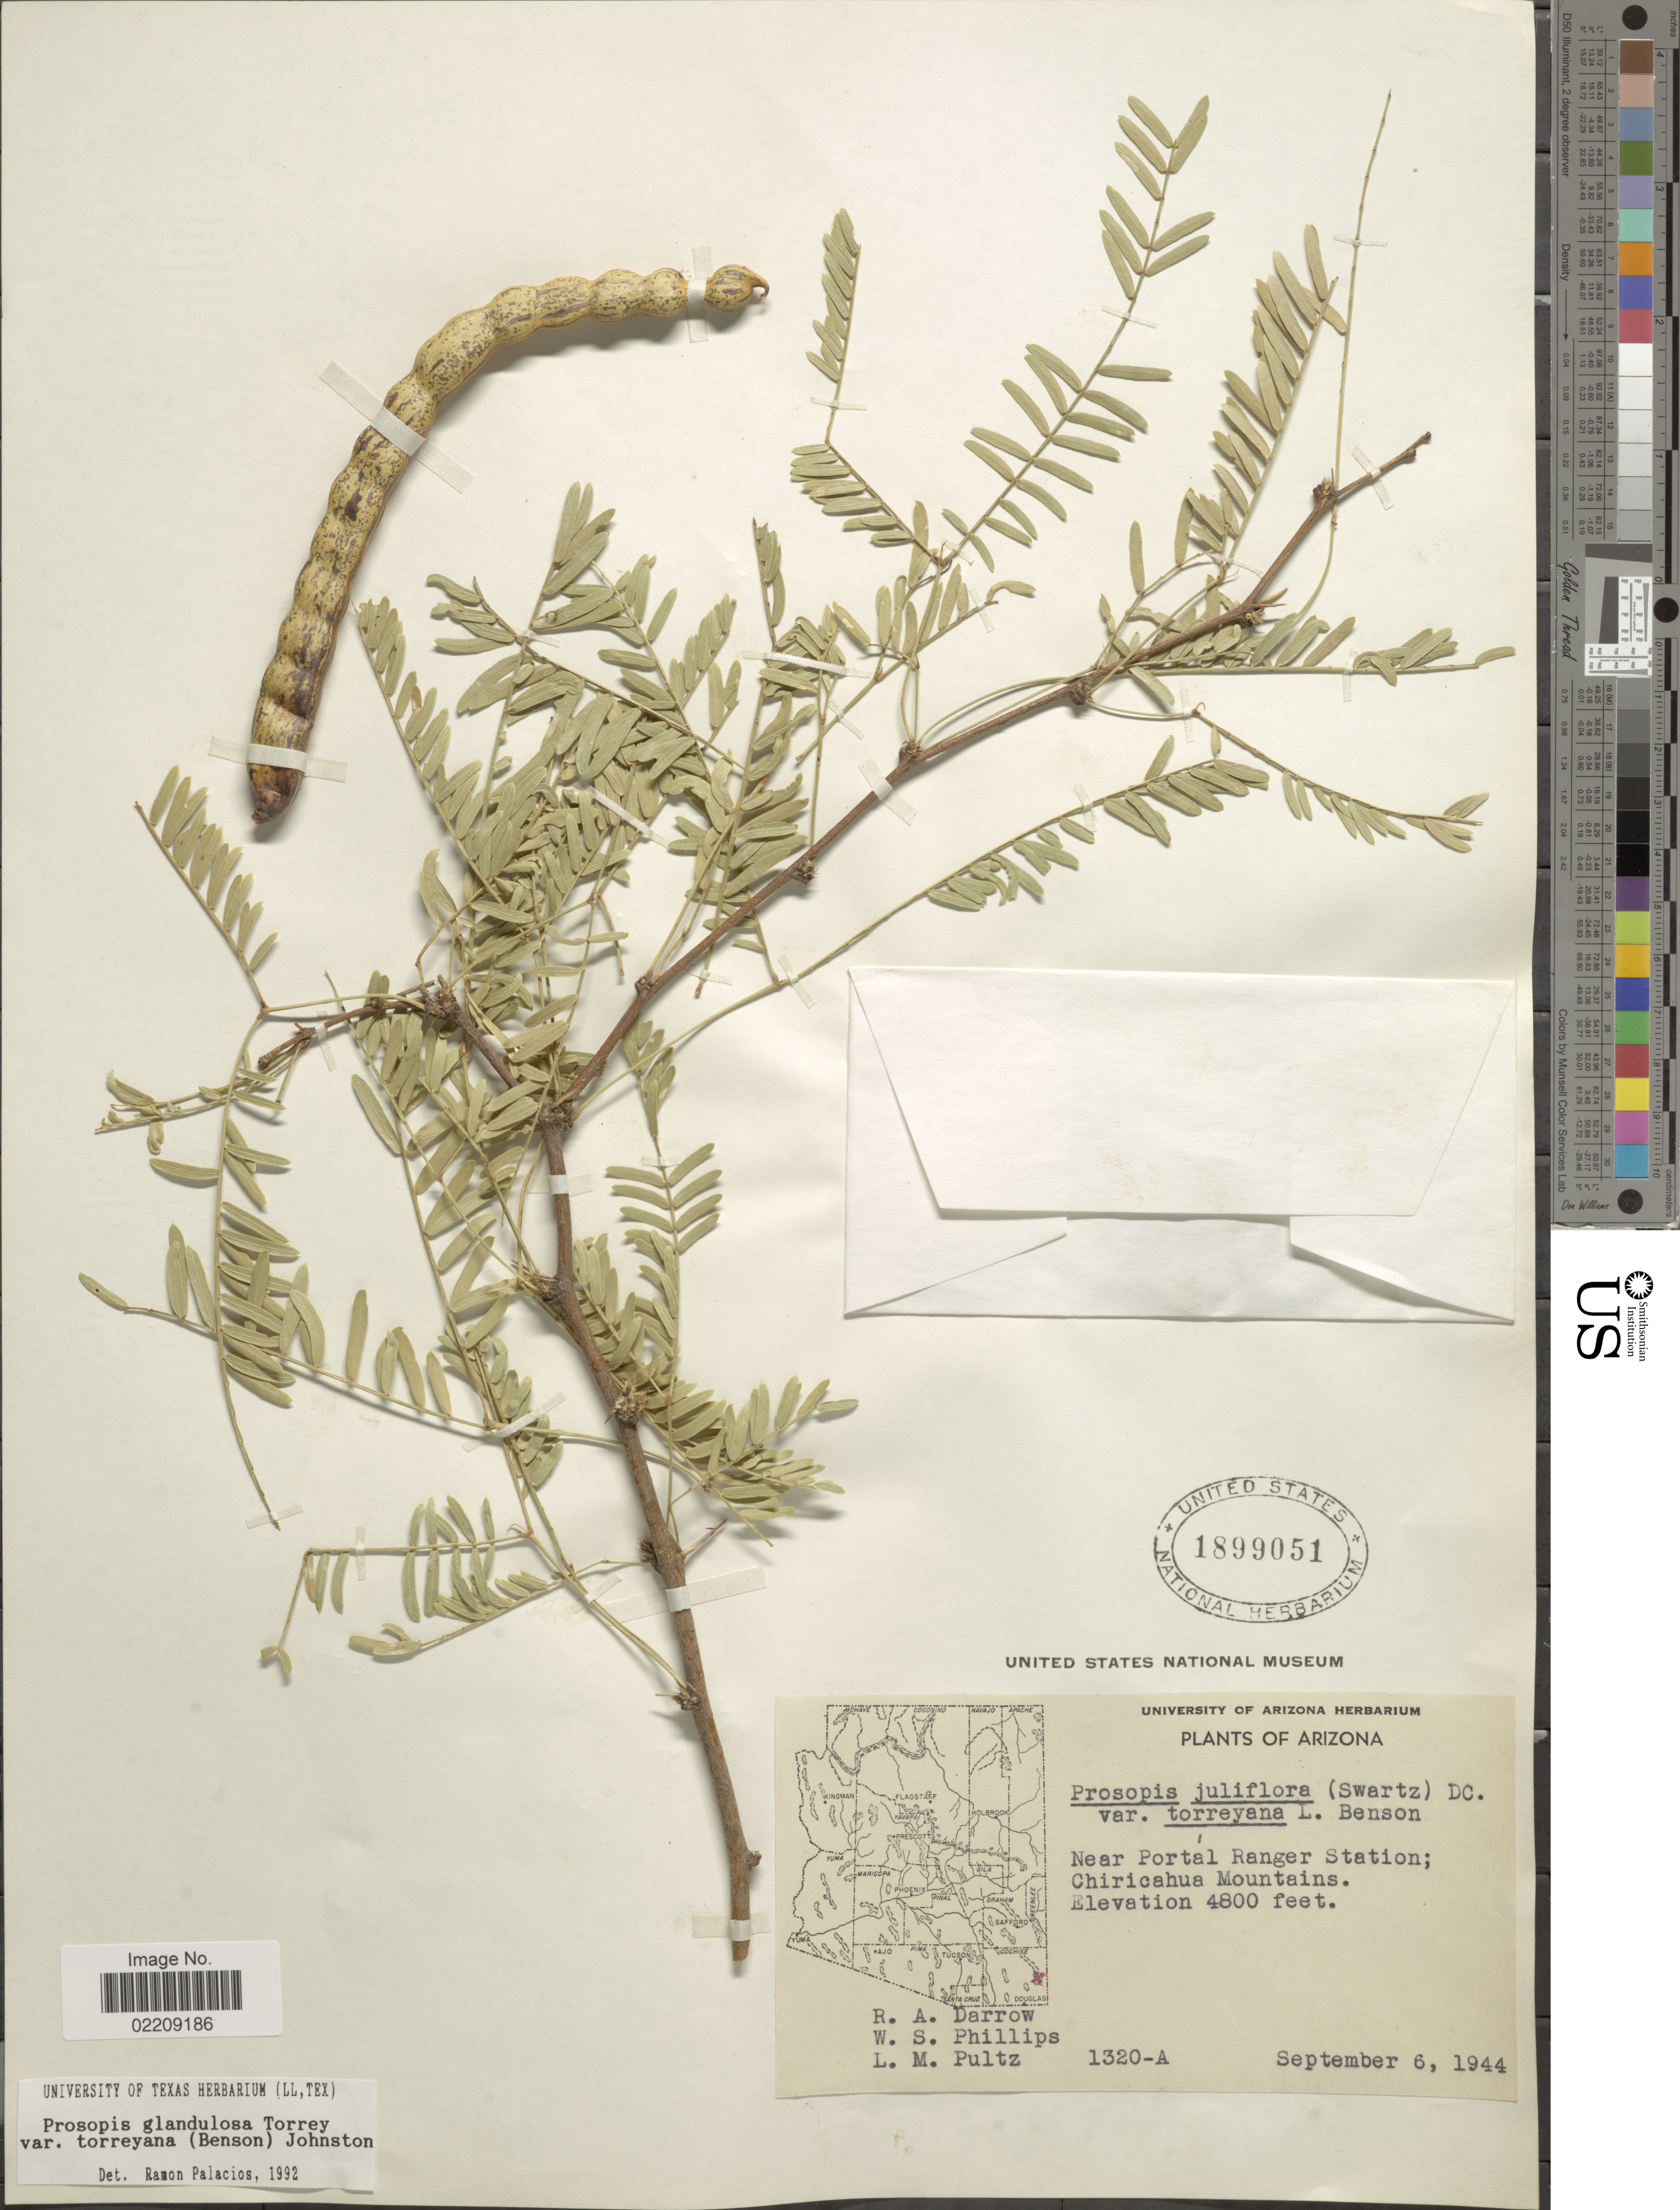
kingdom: Plantae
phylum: Tracheophyta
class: Magnoliopsida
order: Fabales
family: Fabaceae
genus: Neltuma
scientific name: Neltuma glandulosa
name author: (Torr.) Britton & Rose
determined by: Strong, Mark T., (BOT), Smithsonian Institution - National Museum of Natural History (UNITED STATES)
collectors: R. A. Darrow, W. S. Phillips & L. Pultz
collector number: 1320-A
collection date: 1944-09-06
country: United States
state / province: Arizona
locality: Near Portal Ranger Station; Chiricahua Mountains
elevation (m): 1463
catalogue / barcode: US 1899051